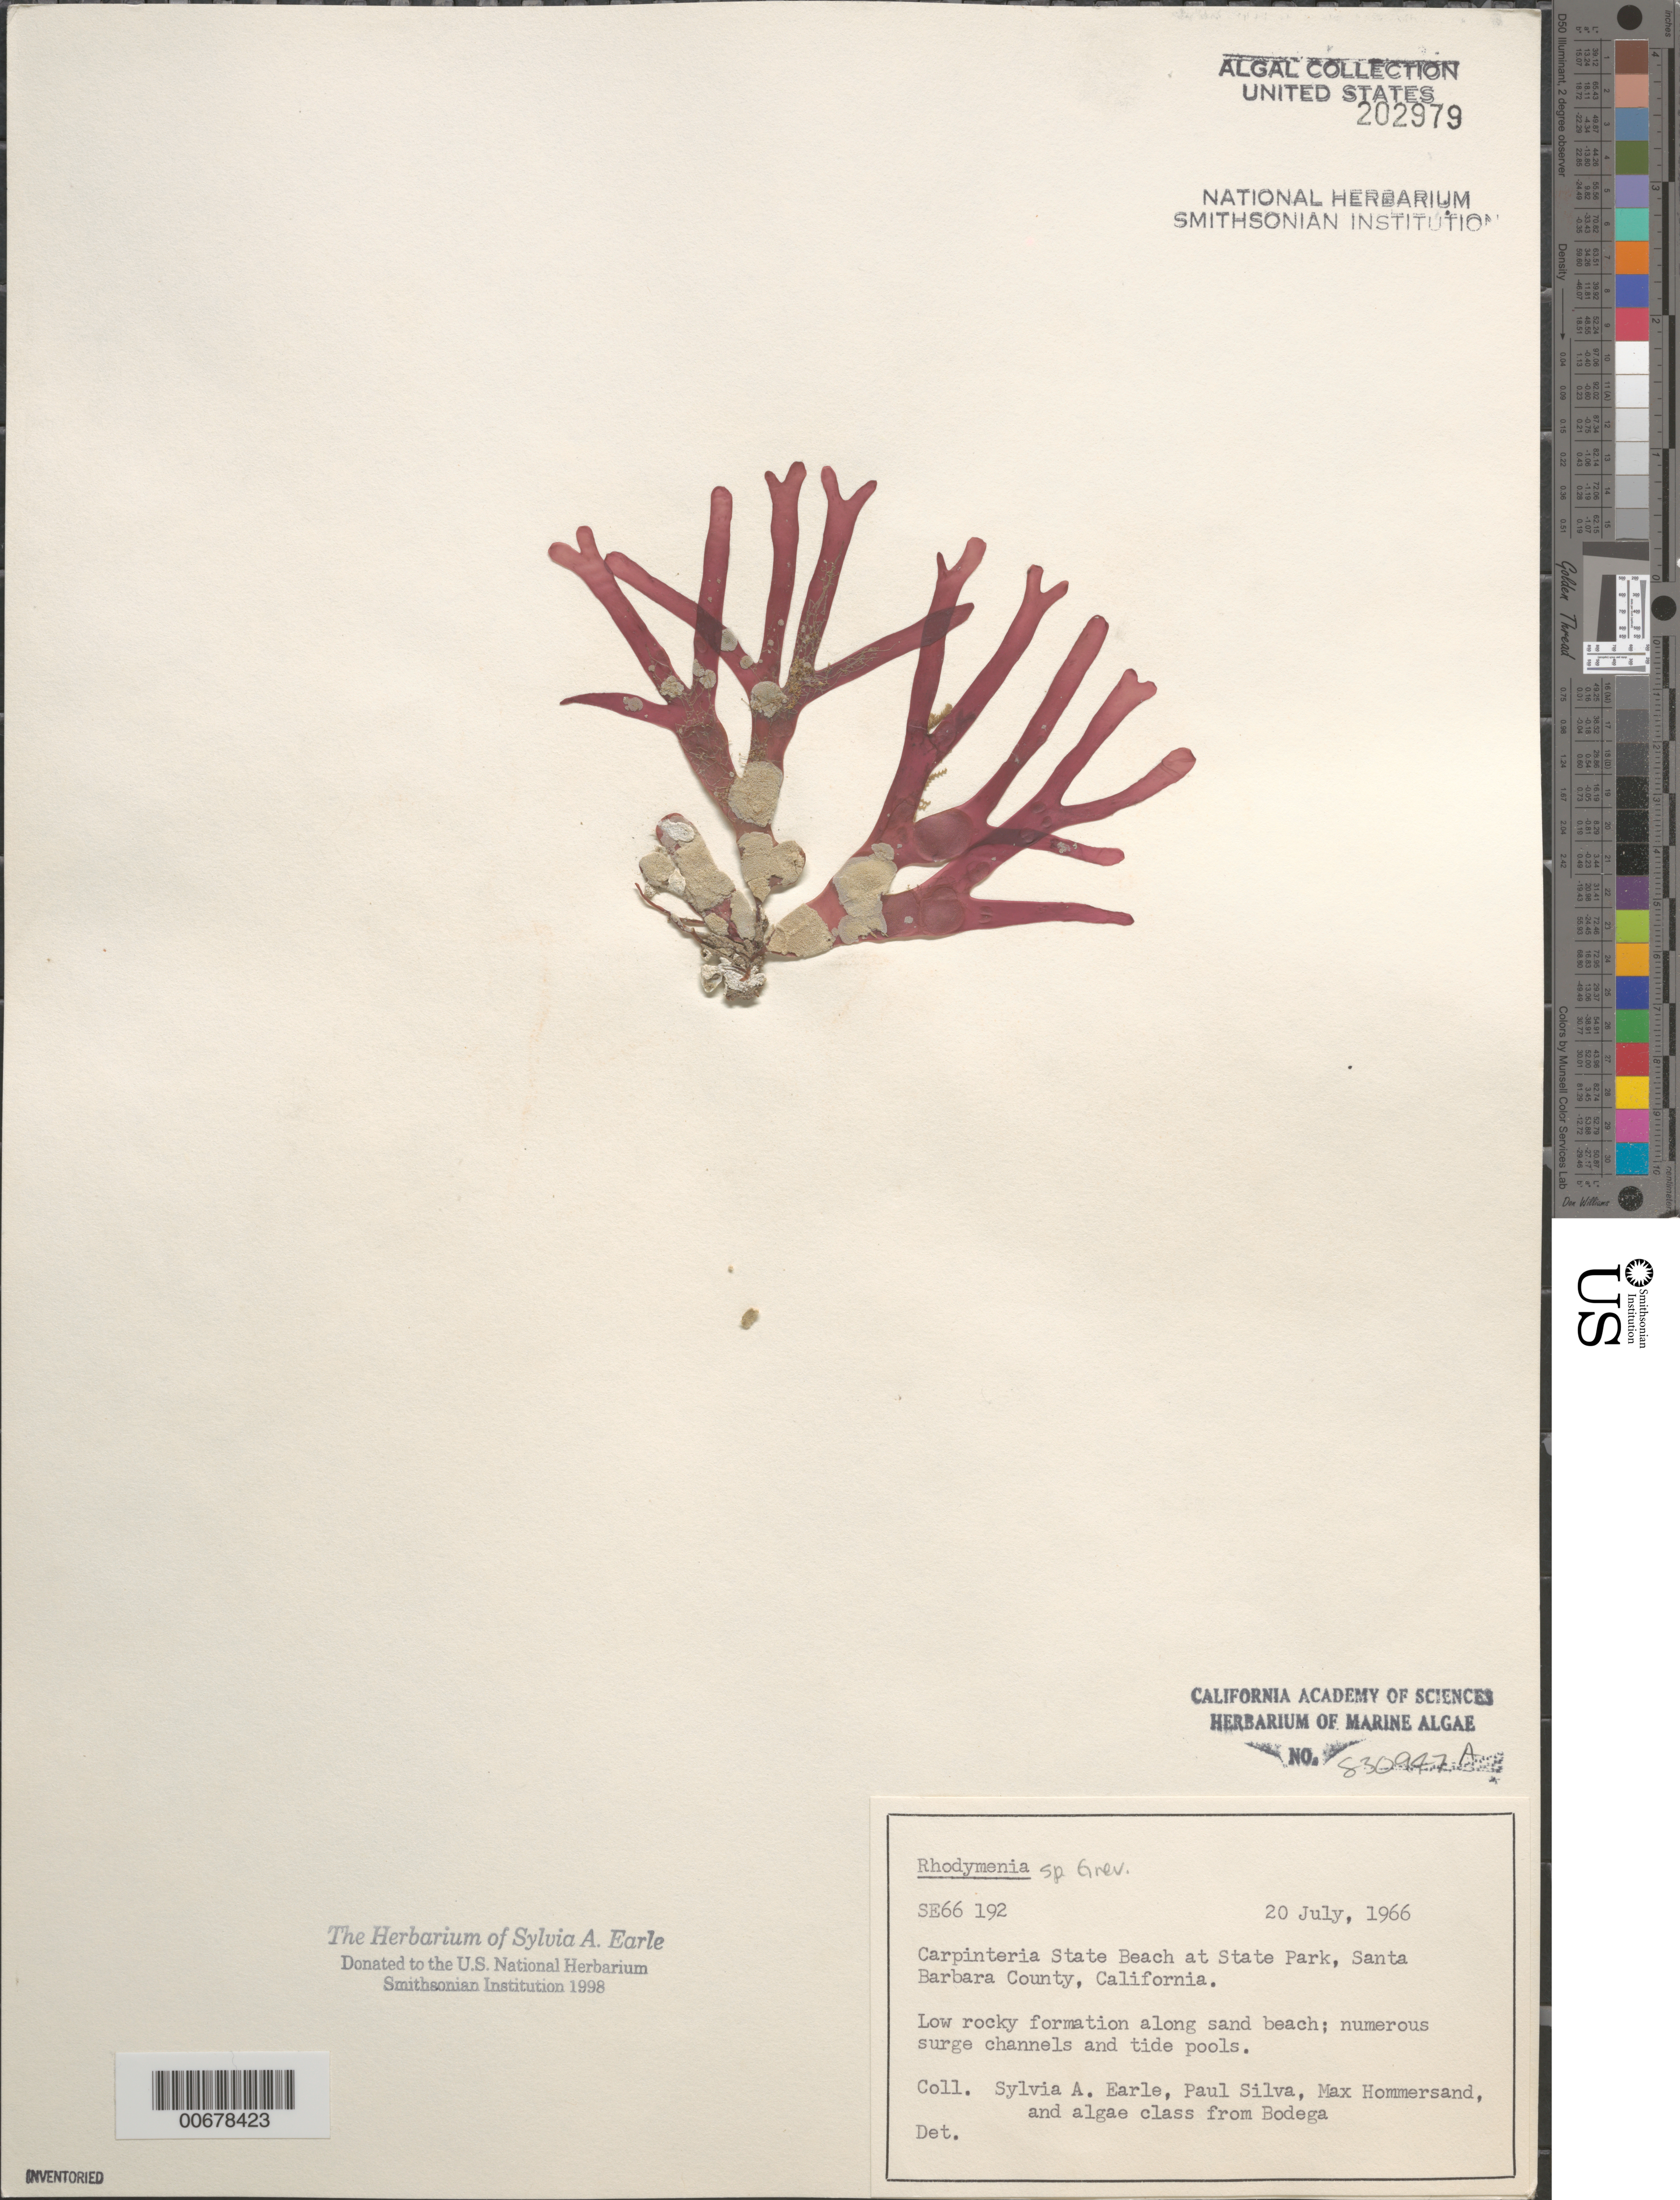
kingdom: Plantae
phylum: Rhodophyta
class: Florideophyceae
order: Rhodymeniales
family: Rhodymeniaceae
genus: Rhodymenia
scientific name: Rhodymenia sp.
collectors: S. A. Earle, P. C. Silva, M. H. Hommersand & Bodega Algae Class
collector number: SE 66190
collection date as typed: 19 Jul 1966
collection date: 1966-07-19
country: United States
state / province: California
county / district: San Luis Obispo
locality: Rancho Montana de Oro, near Baywood Park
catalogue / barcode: US 202979